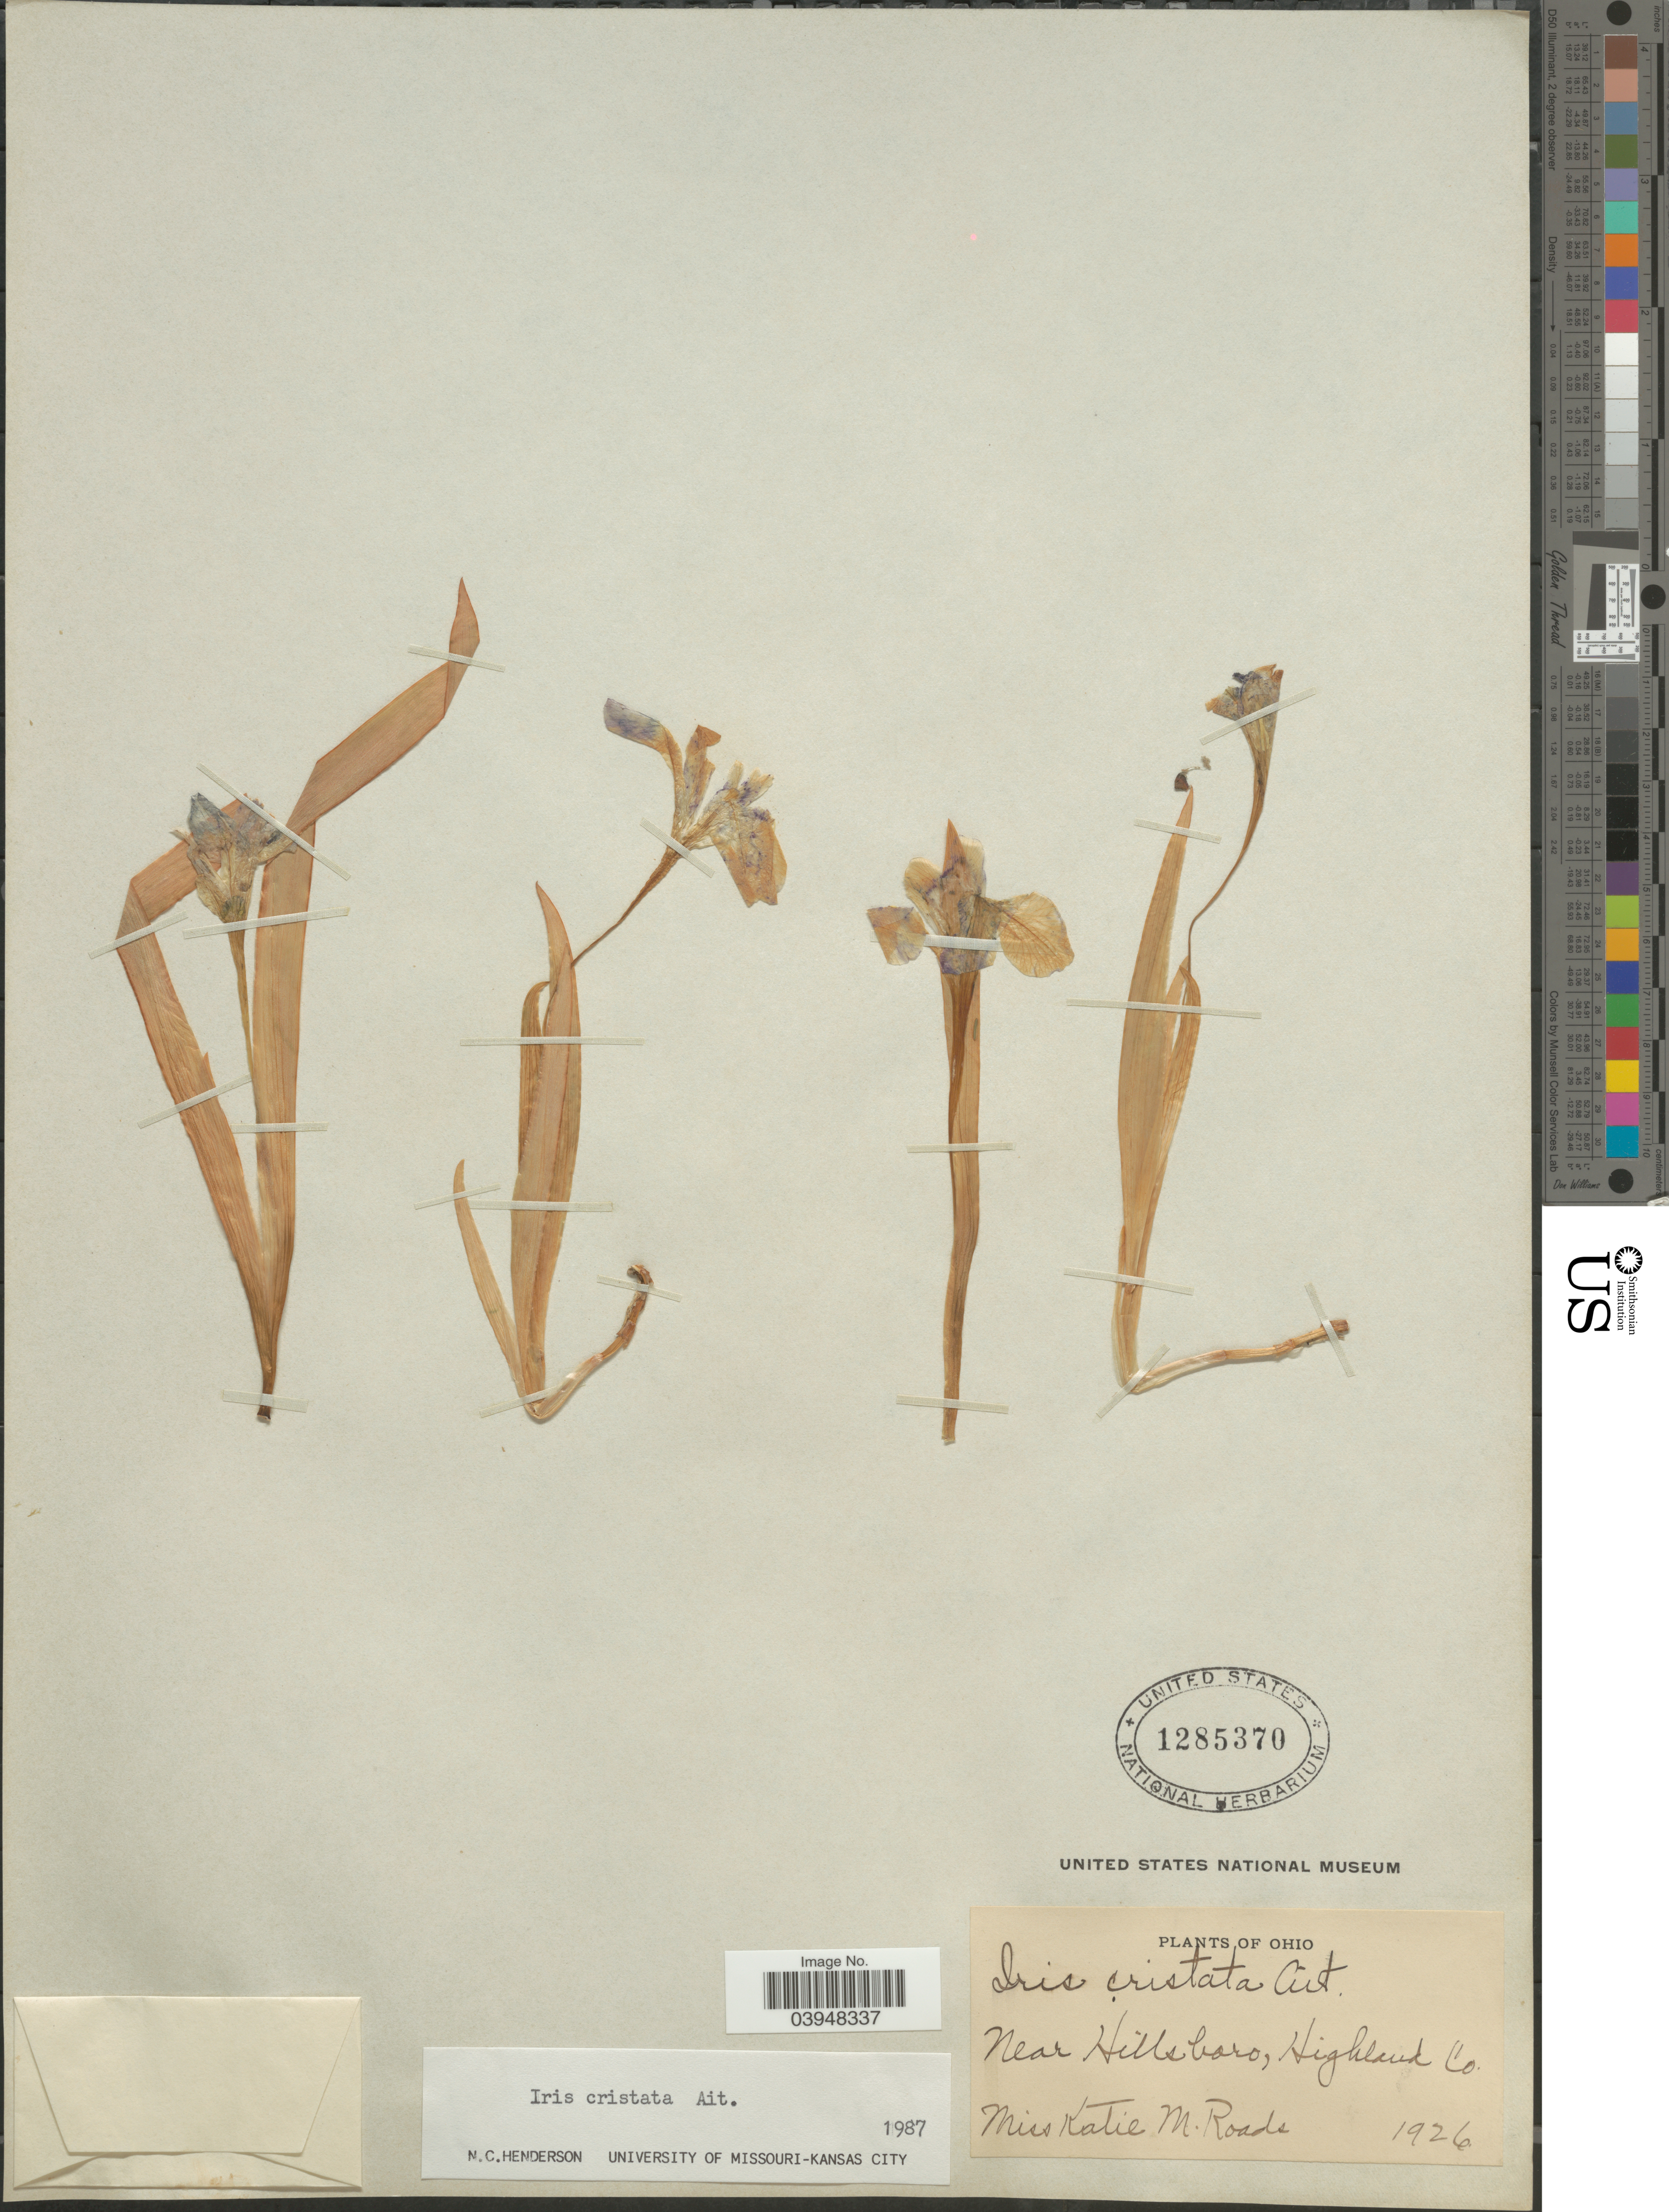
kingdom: Plantae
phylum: Tracheophyta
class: Liliopsida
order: Asparagales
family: Iridaceae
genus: Iris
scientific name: Iris cristata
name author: Aiton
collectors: K. Roads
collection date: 1926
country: United States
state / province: Ohio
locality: Near Hillsboro, Highland Co.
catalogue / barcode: US 1285370